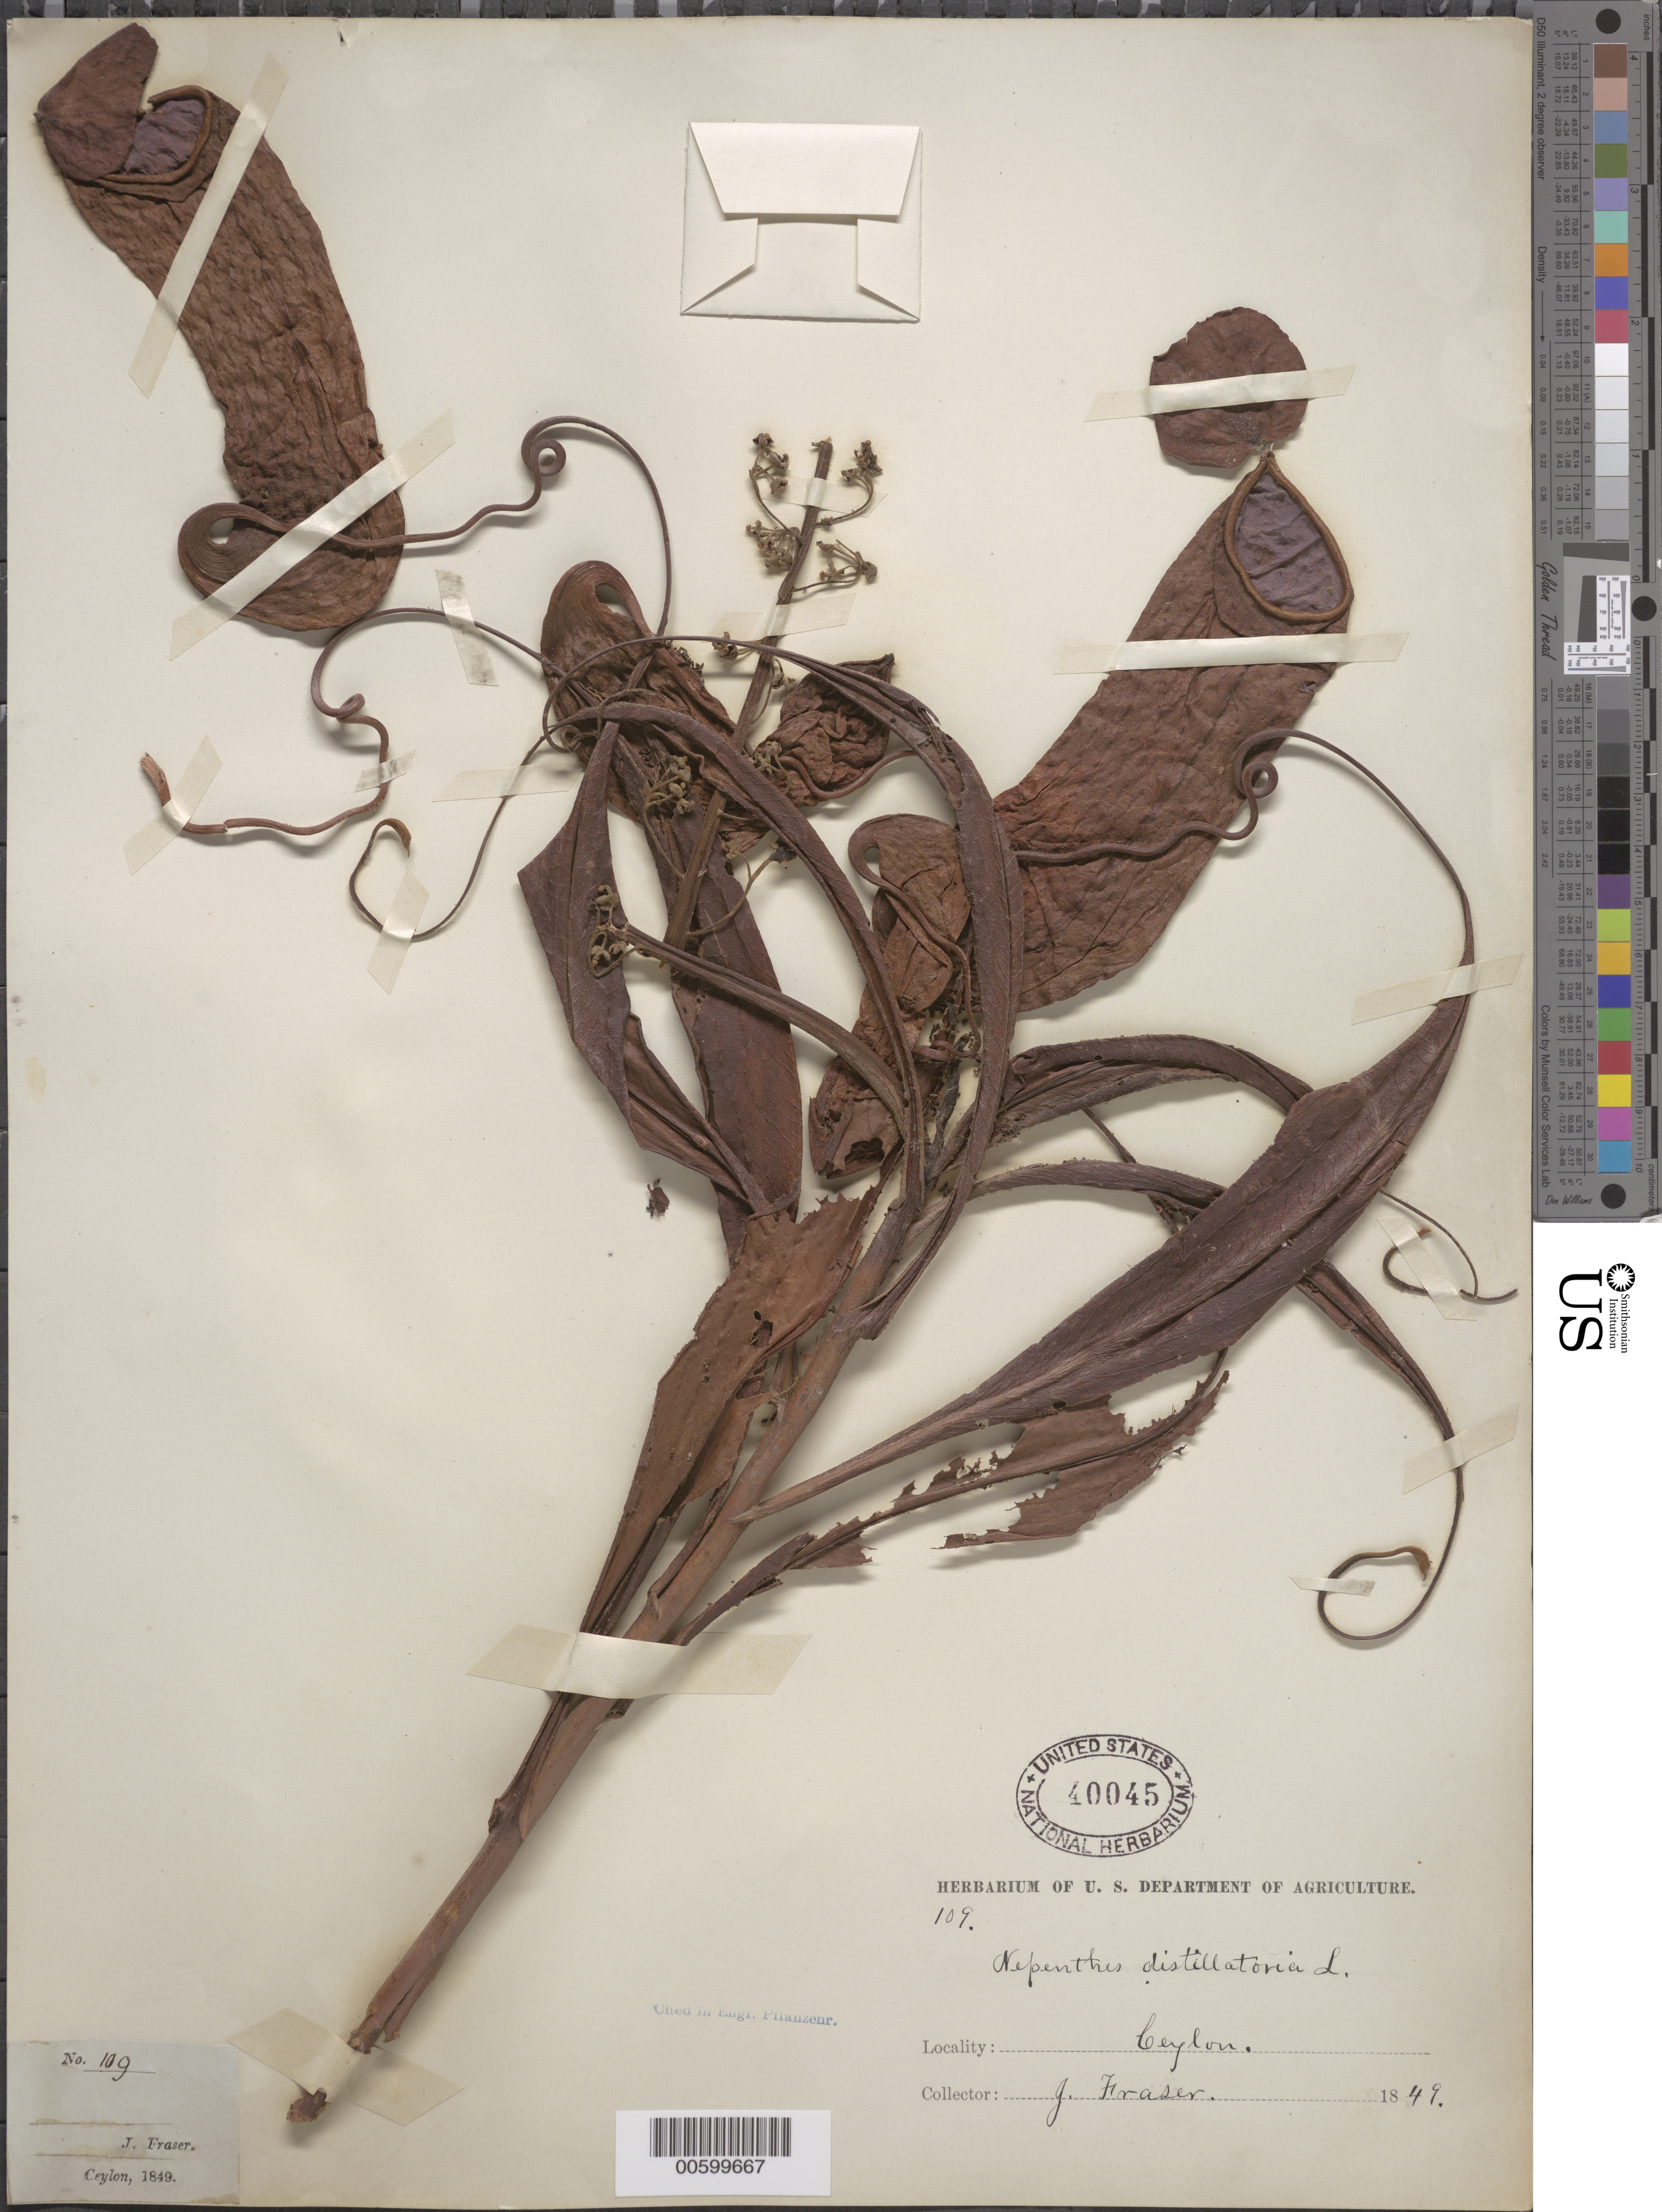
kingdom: Plantae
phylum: Tracheophyta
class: Magnoliopsida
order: Caryophyllales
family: Nepenthaceae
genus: Nepenthes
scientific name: Nepenthes distillatoria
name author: L.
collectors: J. Fraser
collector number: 109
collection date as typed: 1849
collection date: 1849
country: Sri Lanka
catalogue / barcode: US 40045